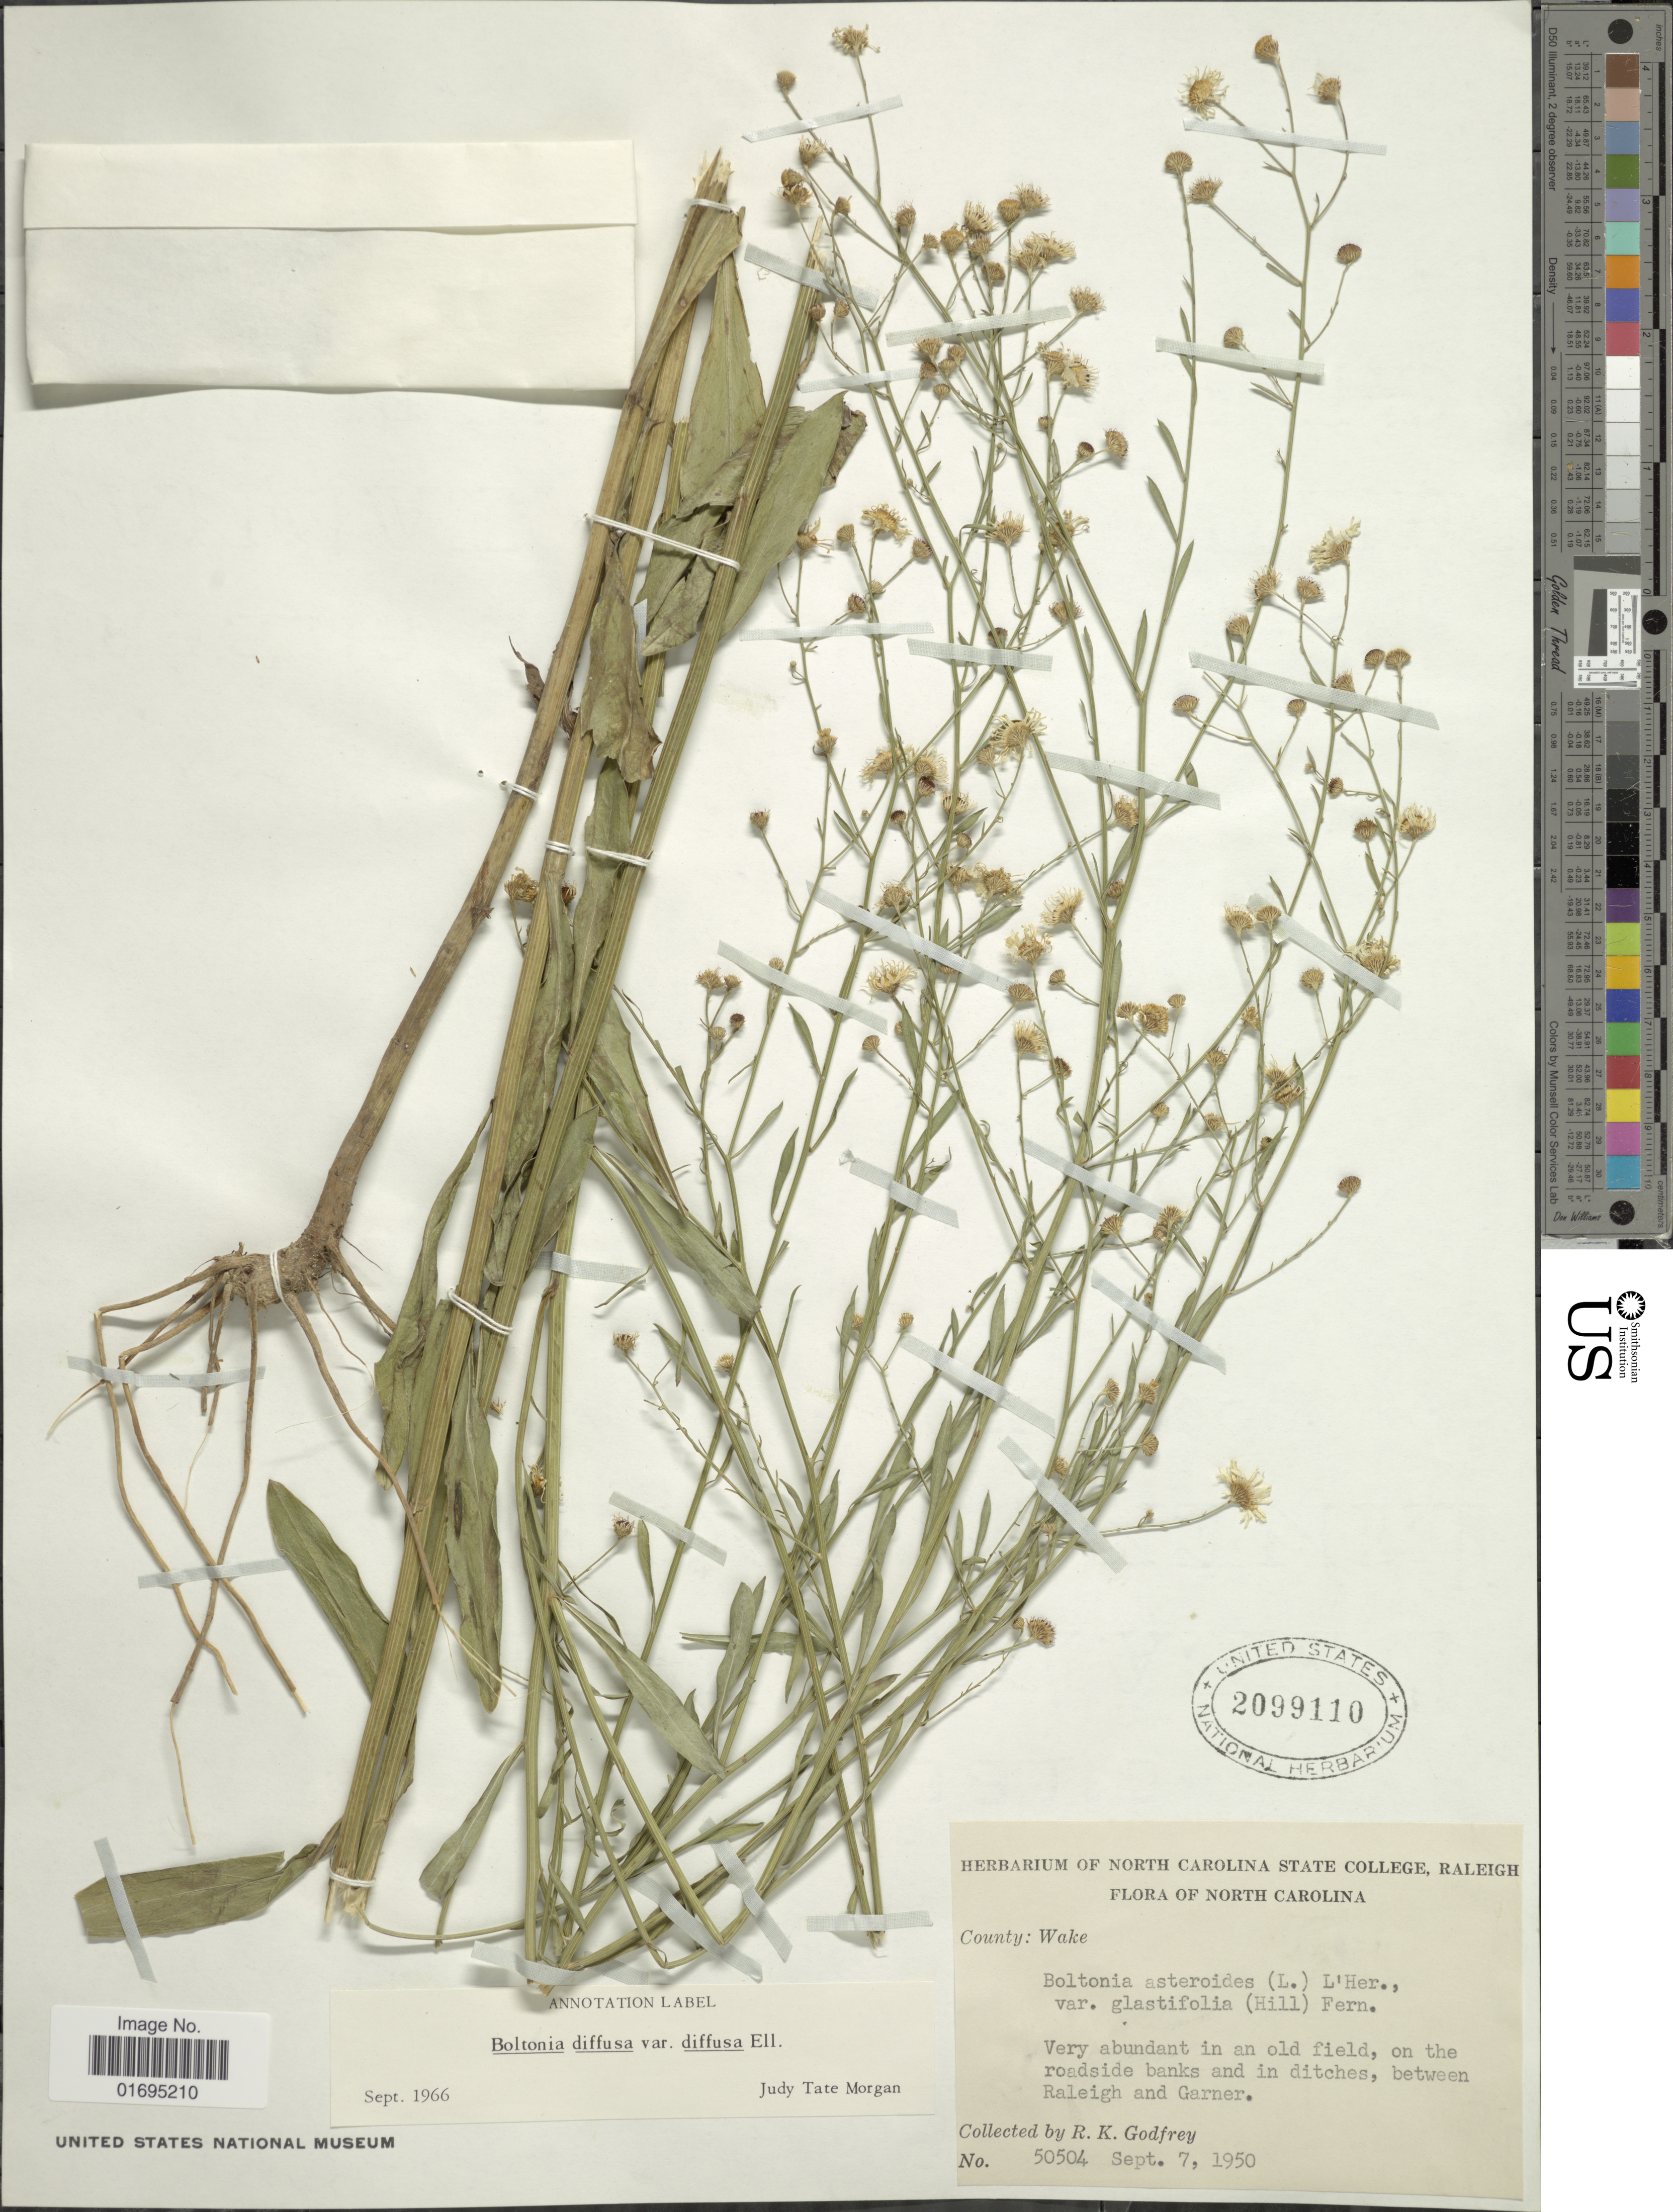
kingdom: Plantae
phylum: Tracheophyta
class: Magnoliopsida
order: Asterales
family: Asteraceae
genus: Boltonia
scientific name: Boltonia diffusa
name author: Elliott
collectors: R. K. Godfrey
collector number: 50504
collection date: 1950-09-07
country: United States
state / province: North Carolina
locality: County: Wake, between Raleigh and Garner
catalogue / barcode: US 2099110